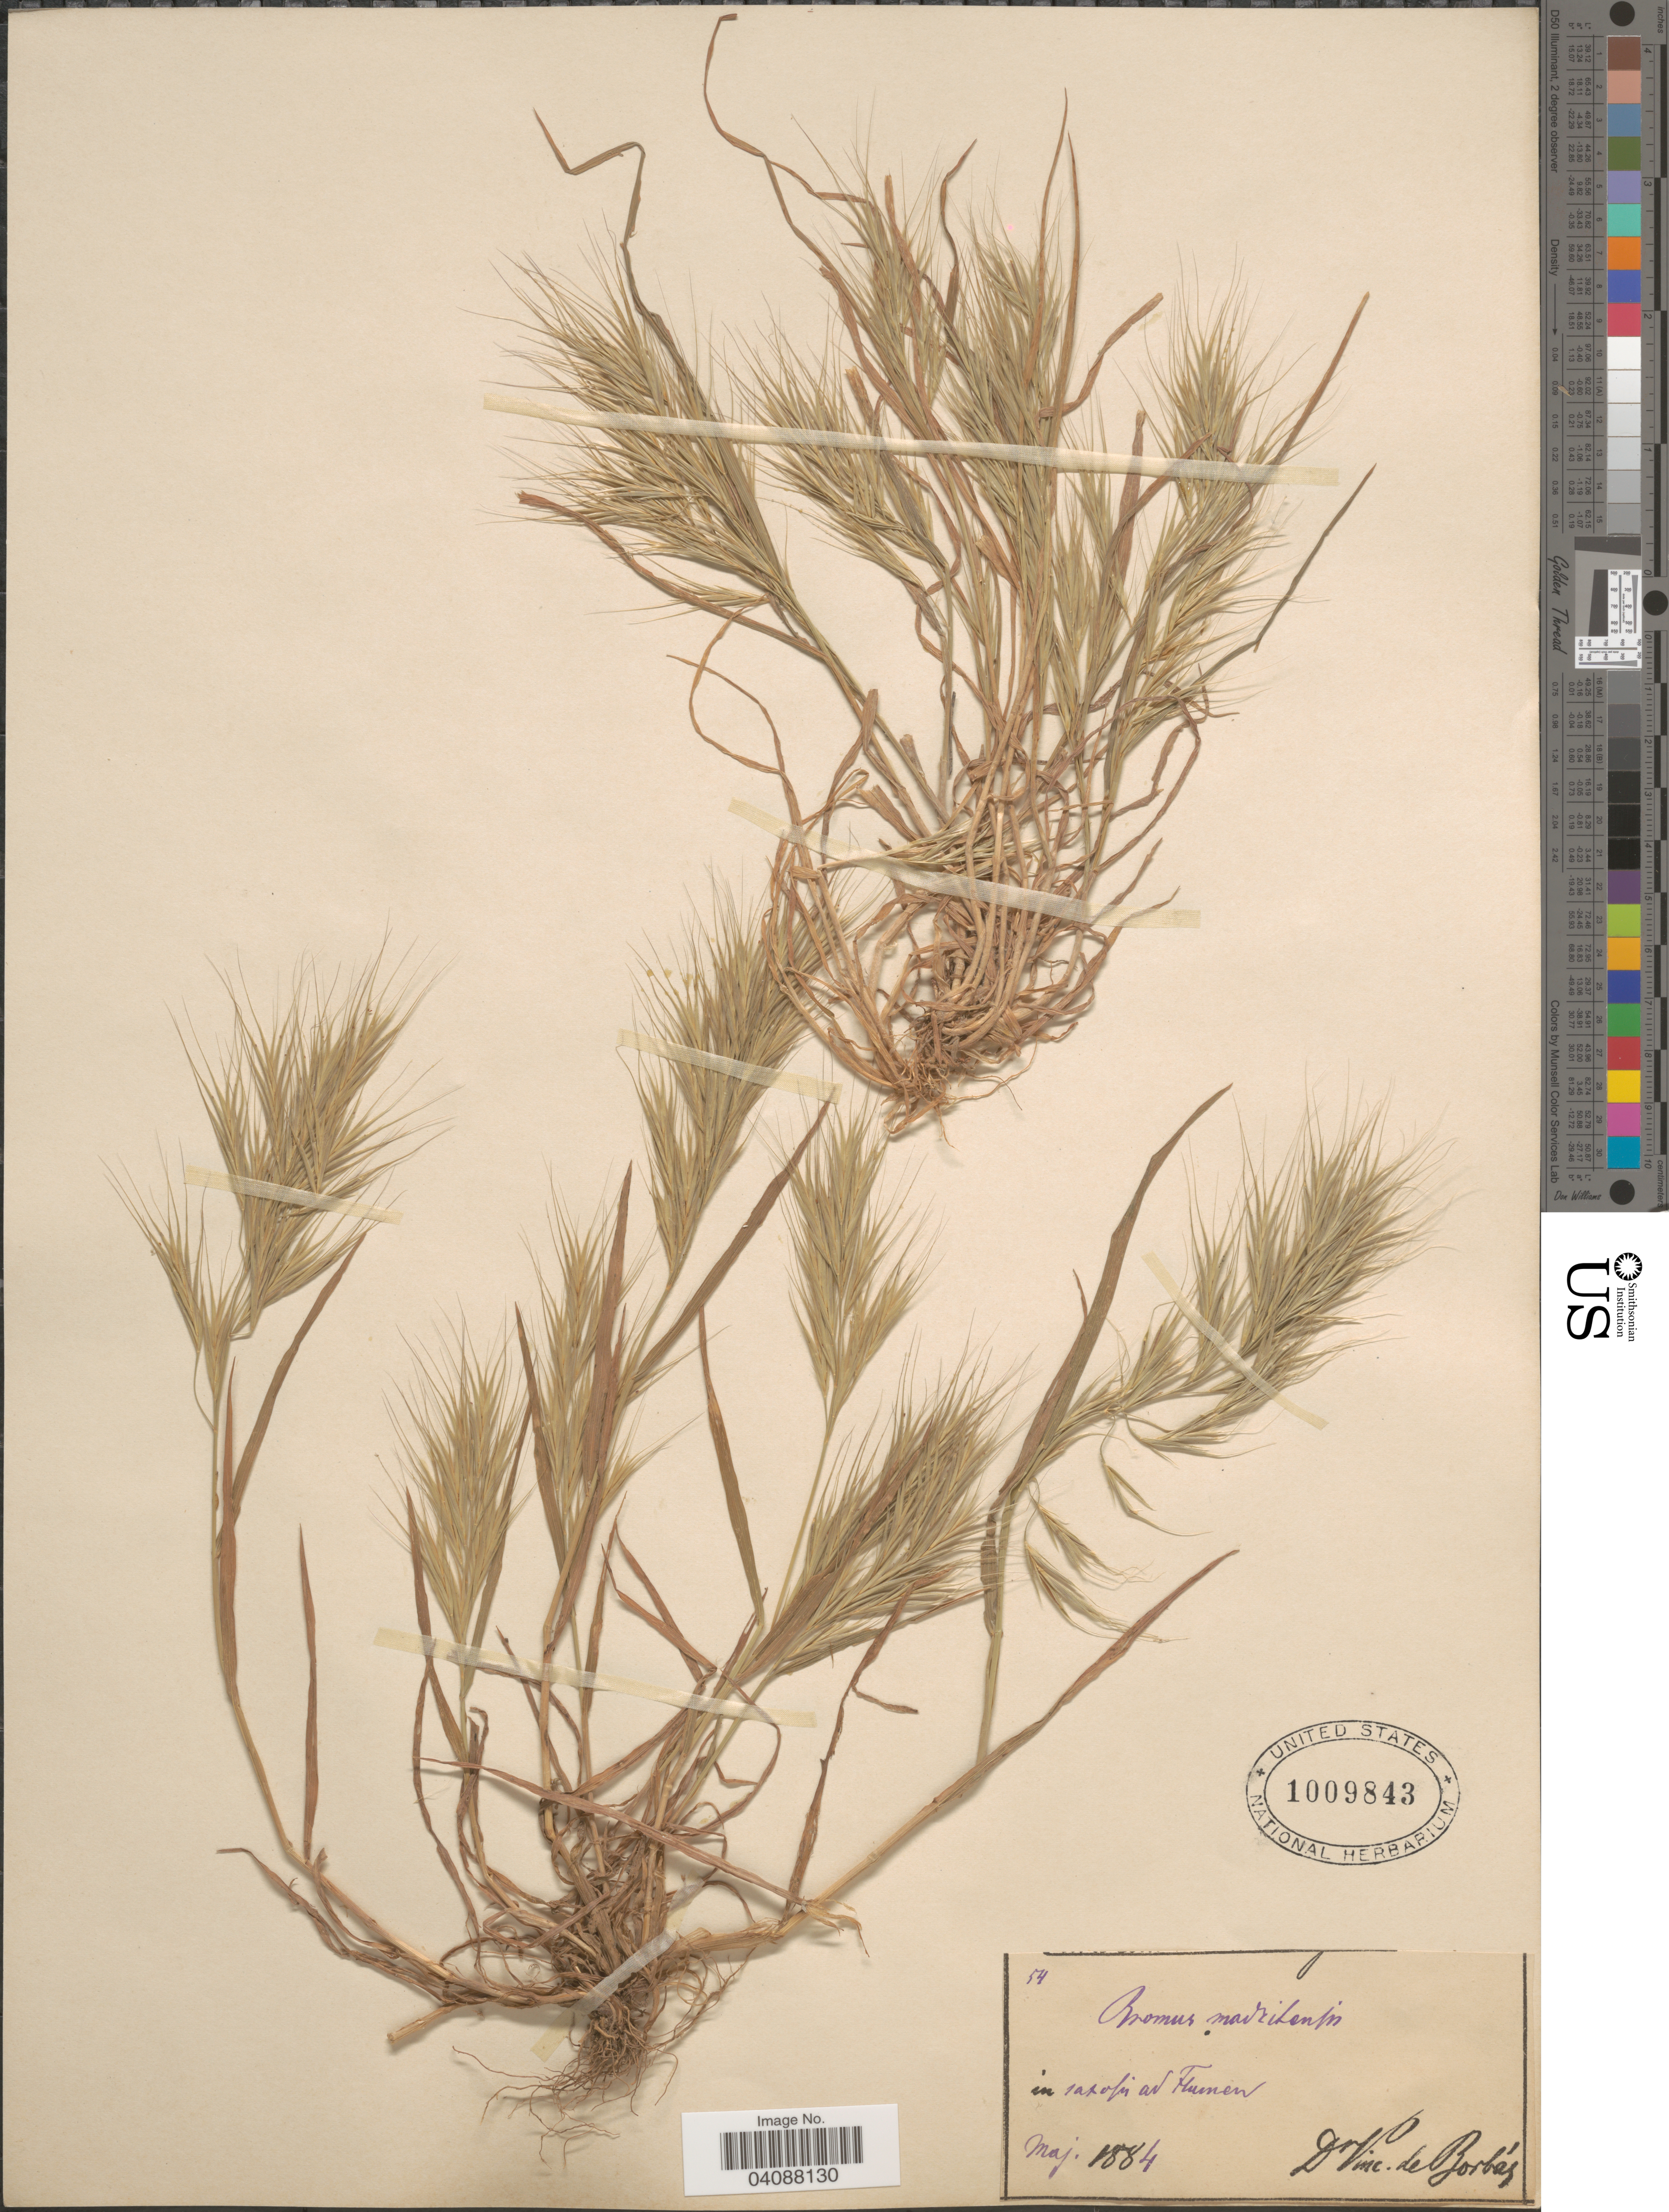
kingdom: Plantae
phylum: Tracheophyta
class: Liliopsida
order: Poales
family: Poaceae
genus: Bromus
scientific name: Bromus madritensis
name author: L.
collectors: V. von Borbás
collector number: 54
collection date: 1884-05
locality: In saxosis ad Flumen.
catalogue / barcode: US 1009843